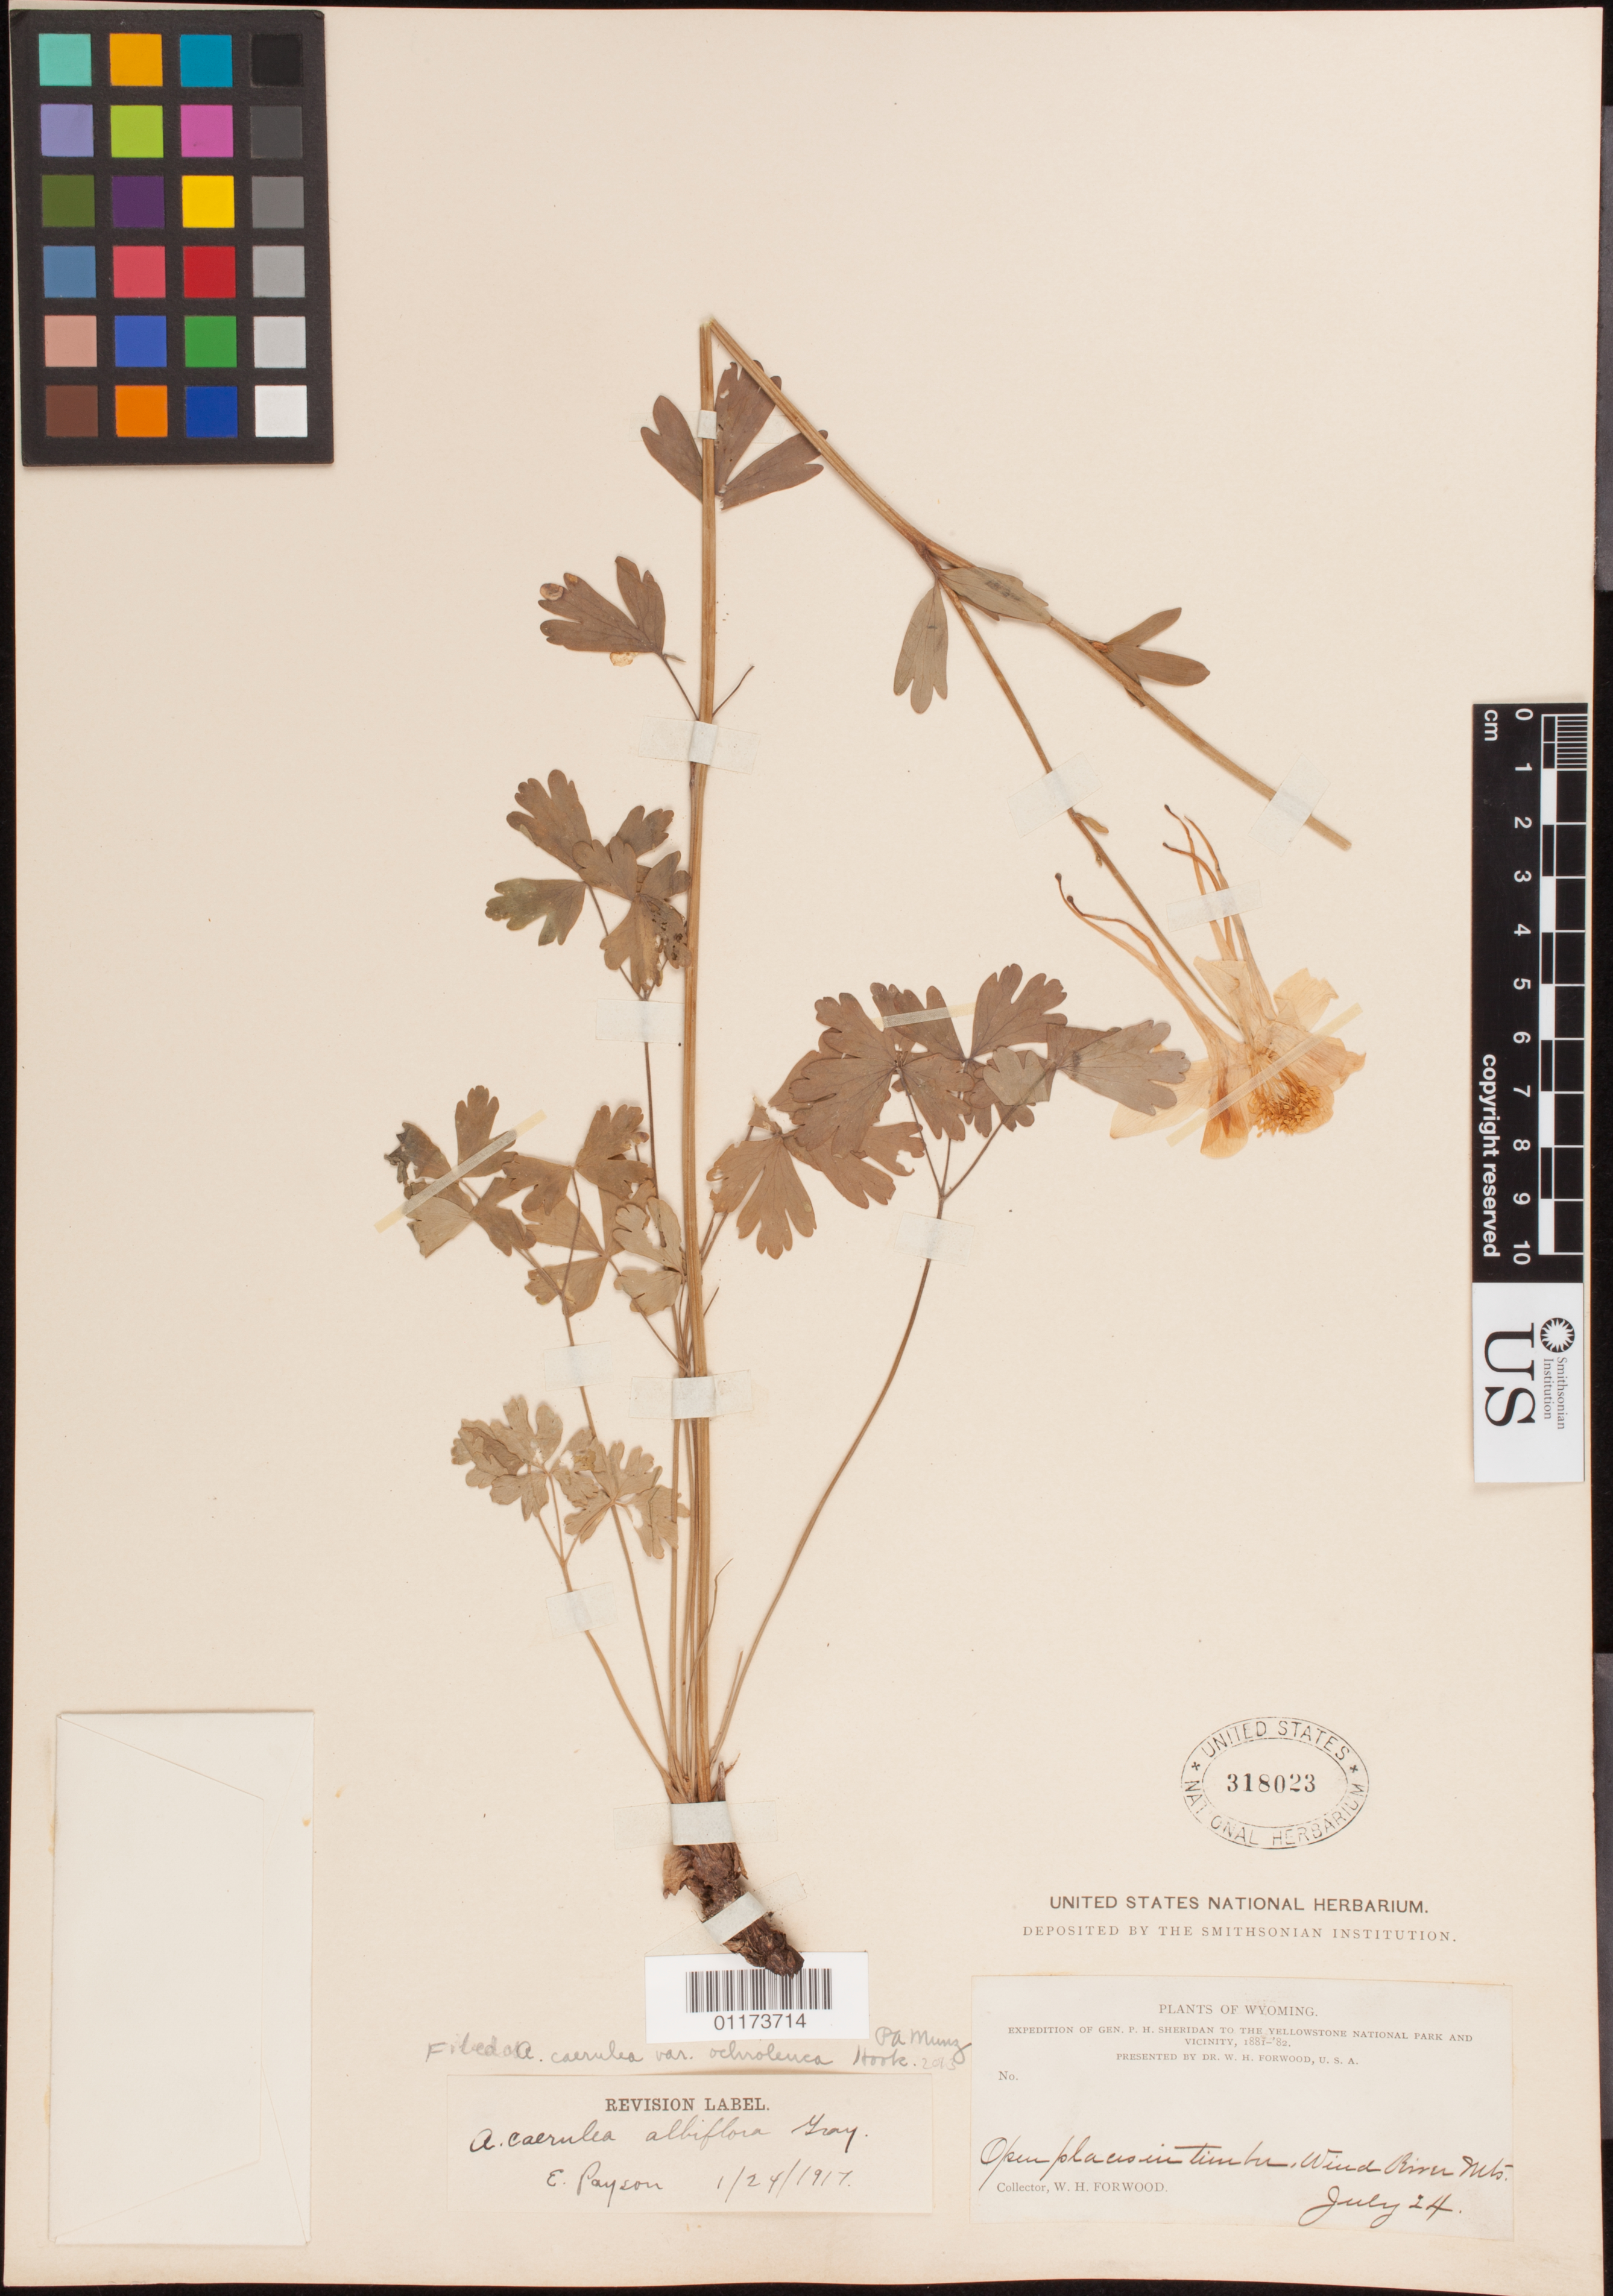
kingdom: Plantae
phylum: Tracheophyta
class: Magnoliopsida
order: Ranunculales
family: Ranunculaceae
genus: Aquilegia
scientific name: Aquilegia coerulea var. ochroleuca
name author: Hook.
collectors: W. Forwood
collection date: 1881-07-24 or 1882-07-24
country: United States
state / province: Wyoming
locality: Wind River Mountains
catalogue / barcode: US 318023